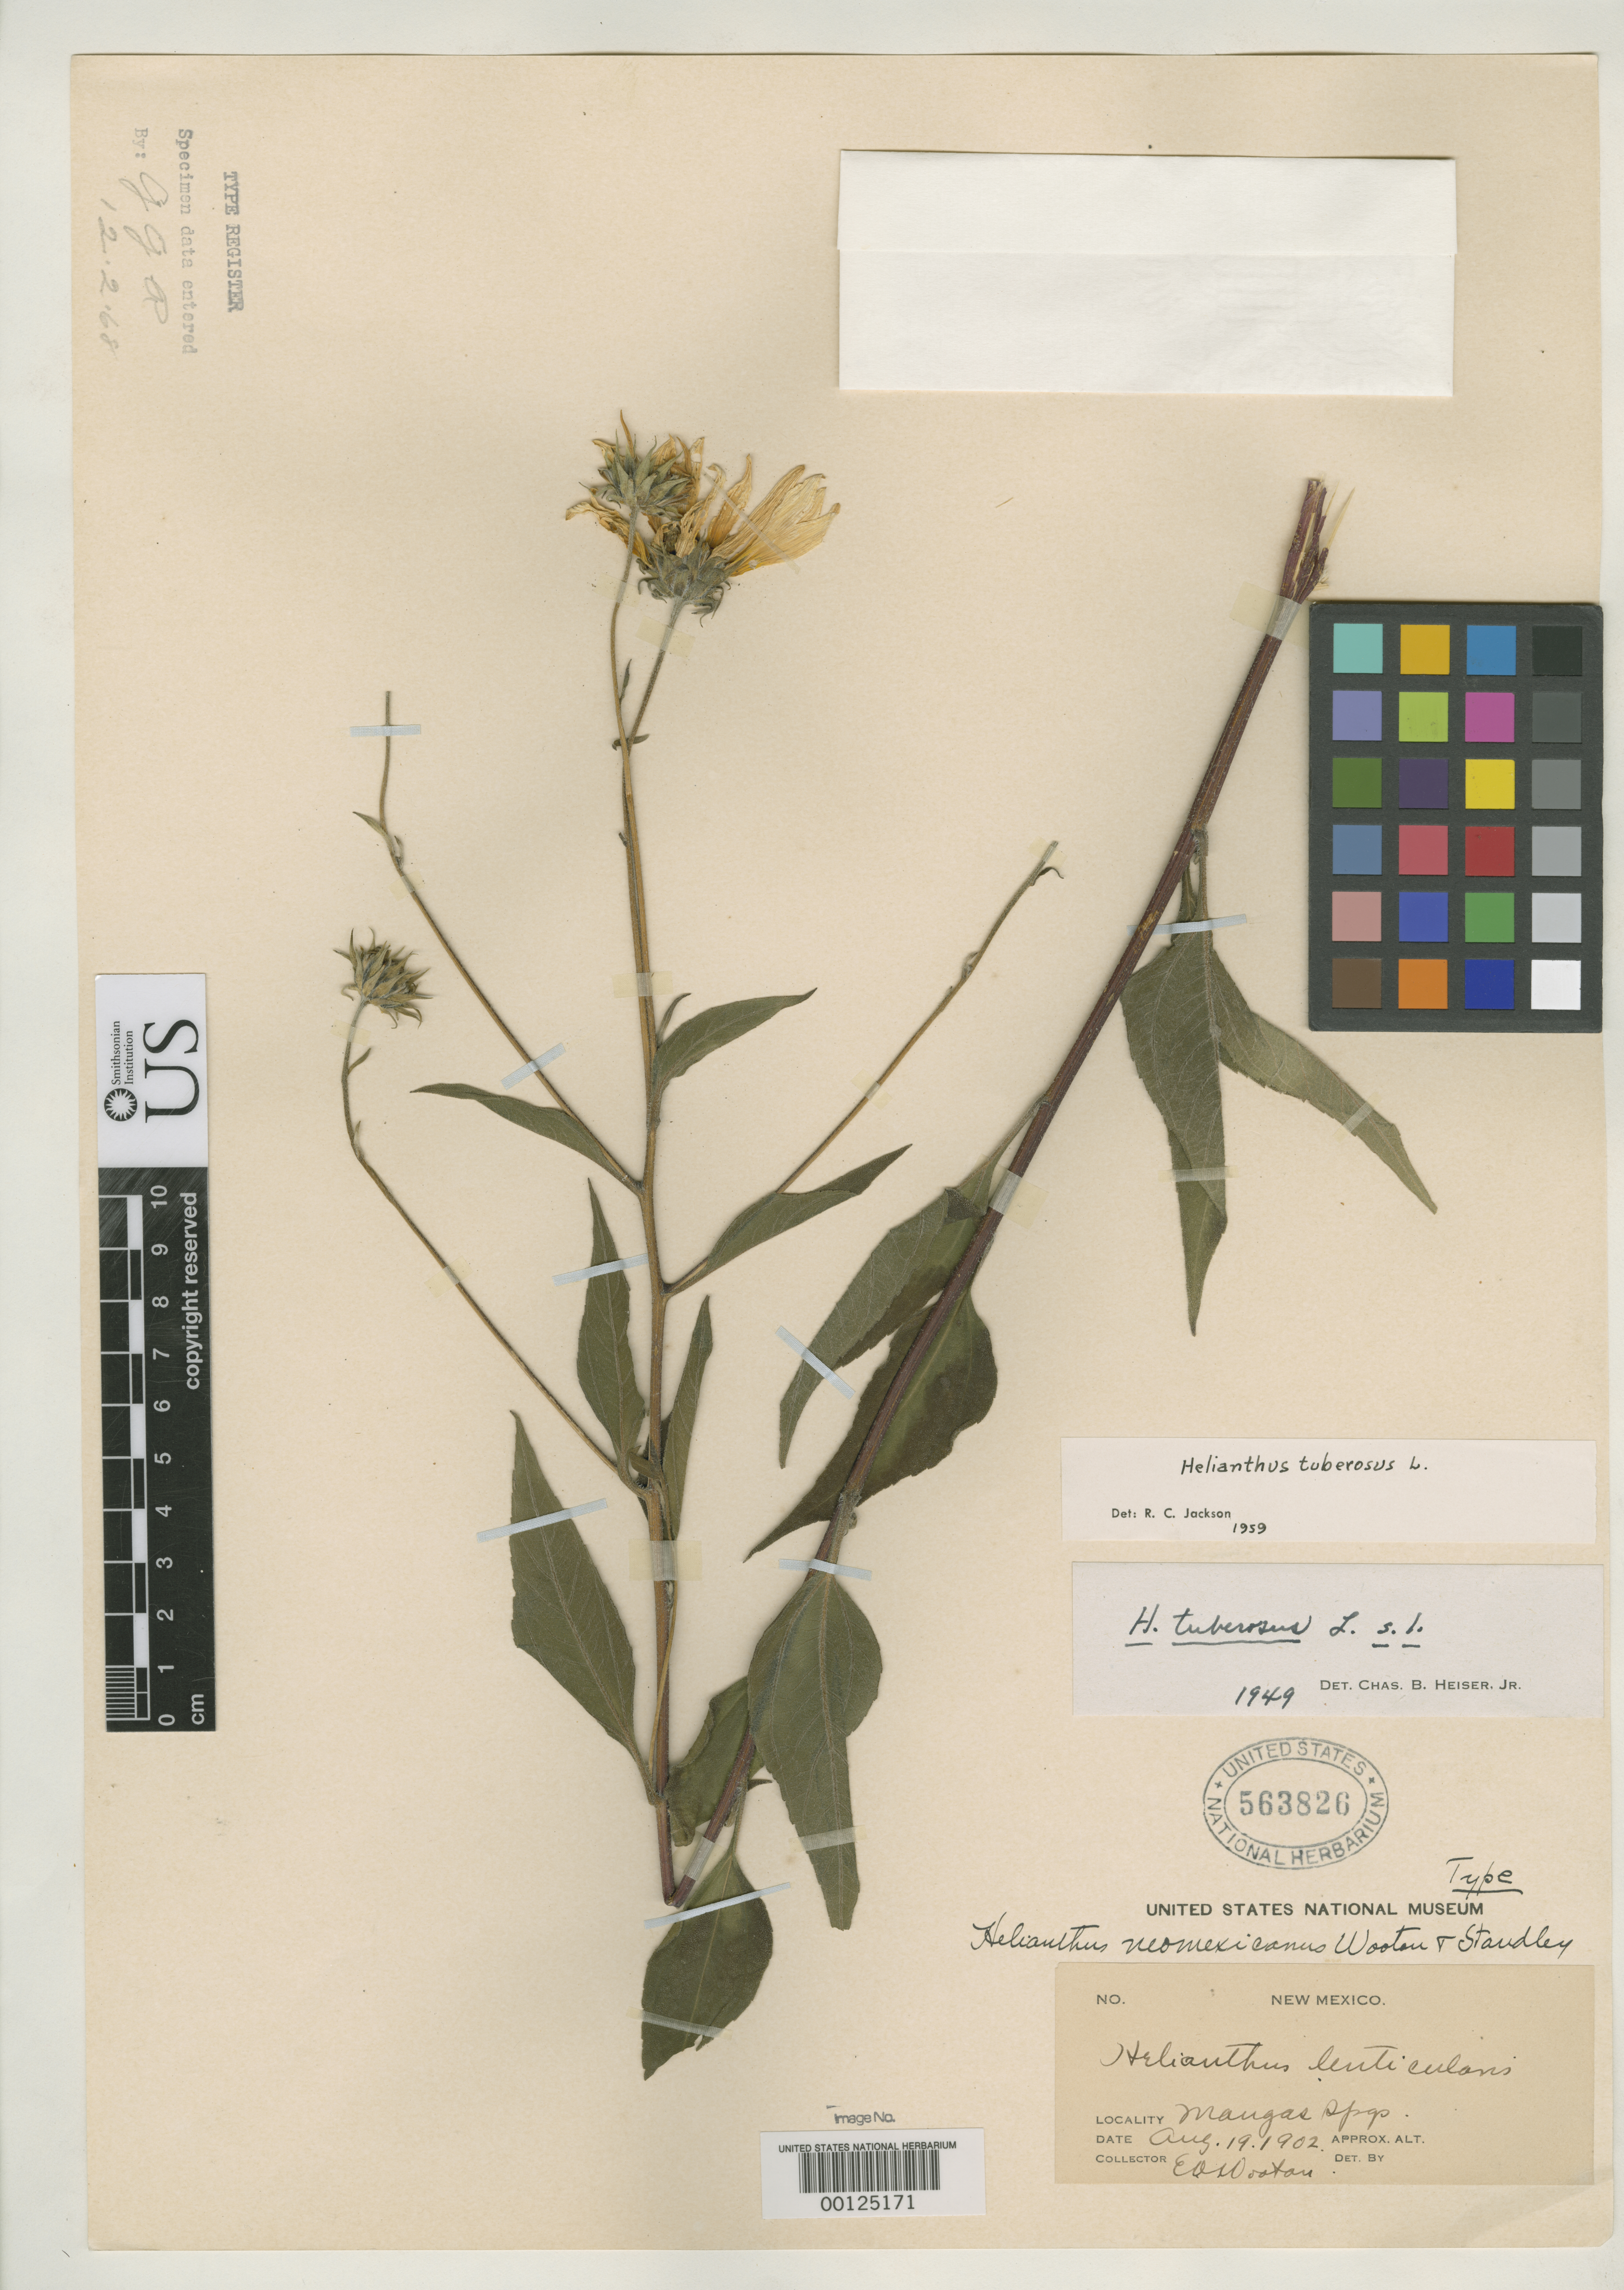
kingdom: Plantae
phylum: Tracheophyta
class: Magnoliopsida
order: Asterales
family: Asteraceae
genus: Helianthus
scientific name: Helianthus neomexicanus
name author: Wooton & Standl.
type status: Holotype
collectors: E. O. Wooton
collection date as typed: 19 Aug 1902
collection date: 1902-08-19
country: United States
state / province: New Mexico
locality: Mangas Springs.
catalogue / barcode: US 563826